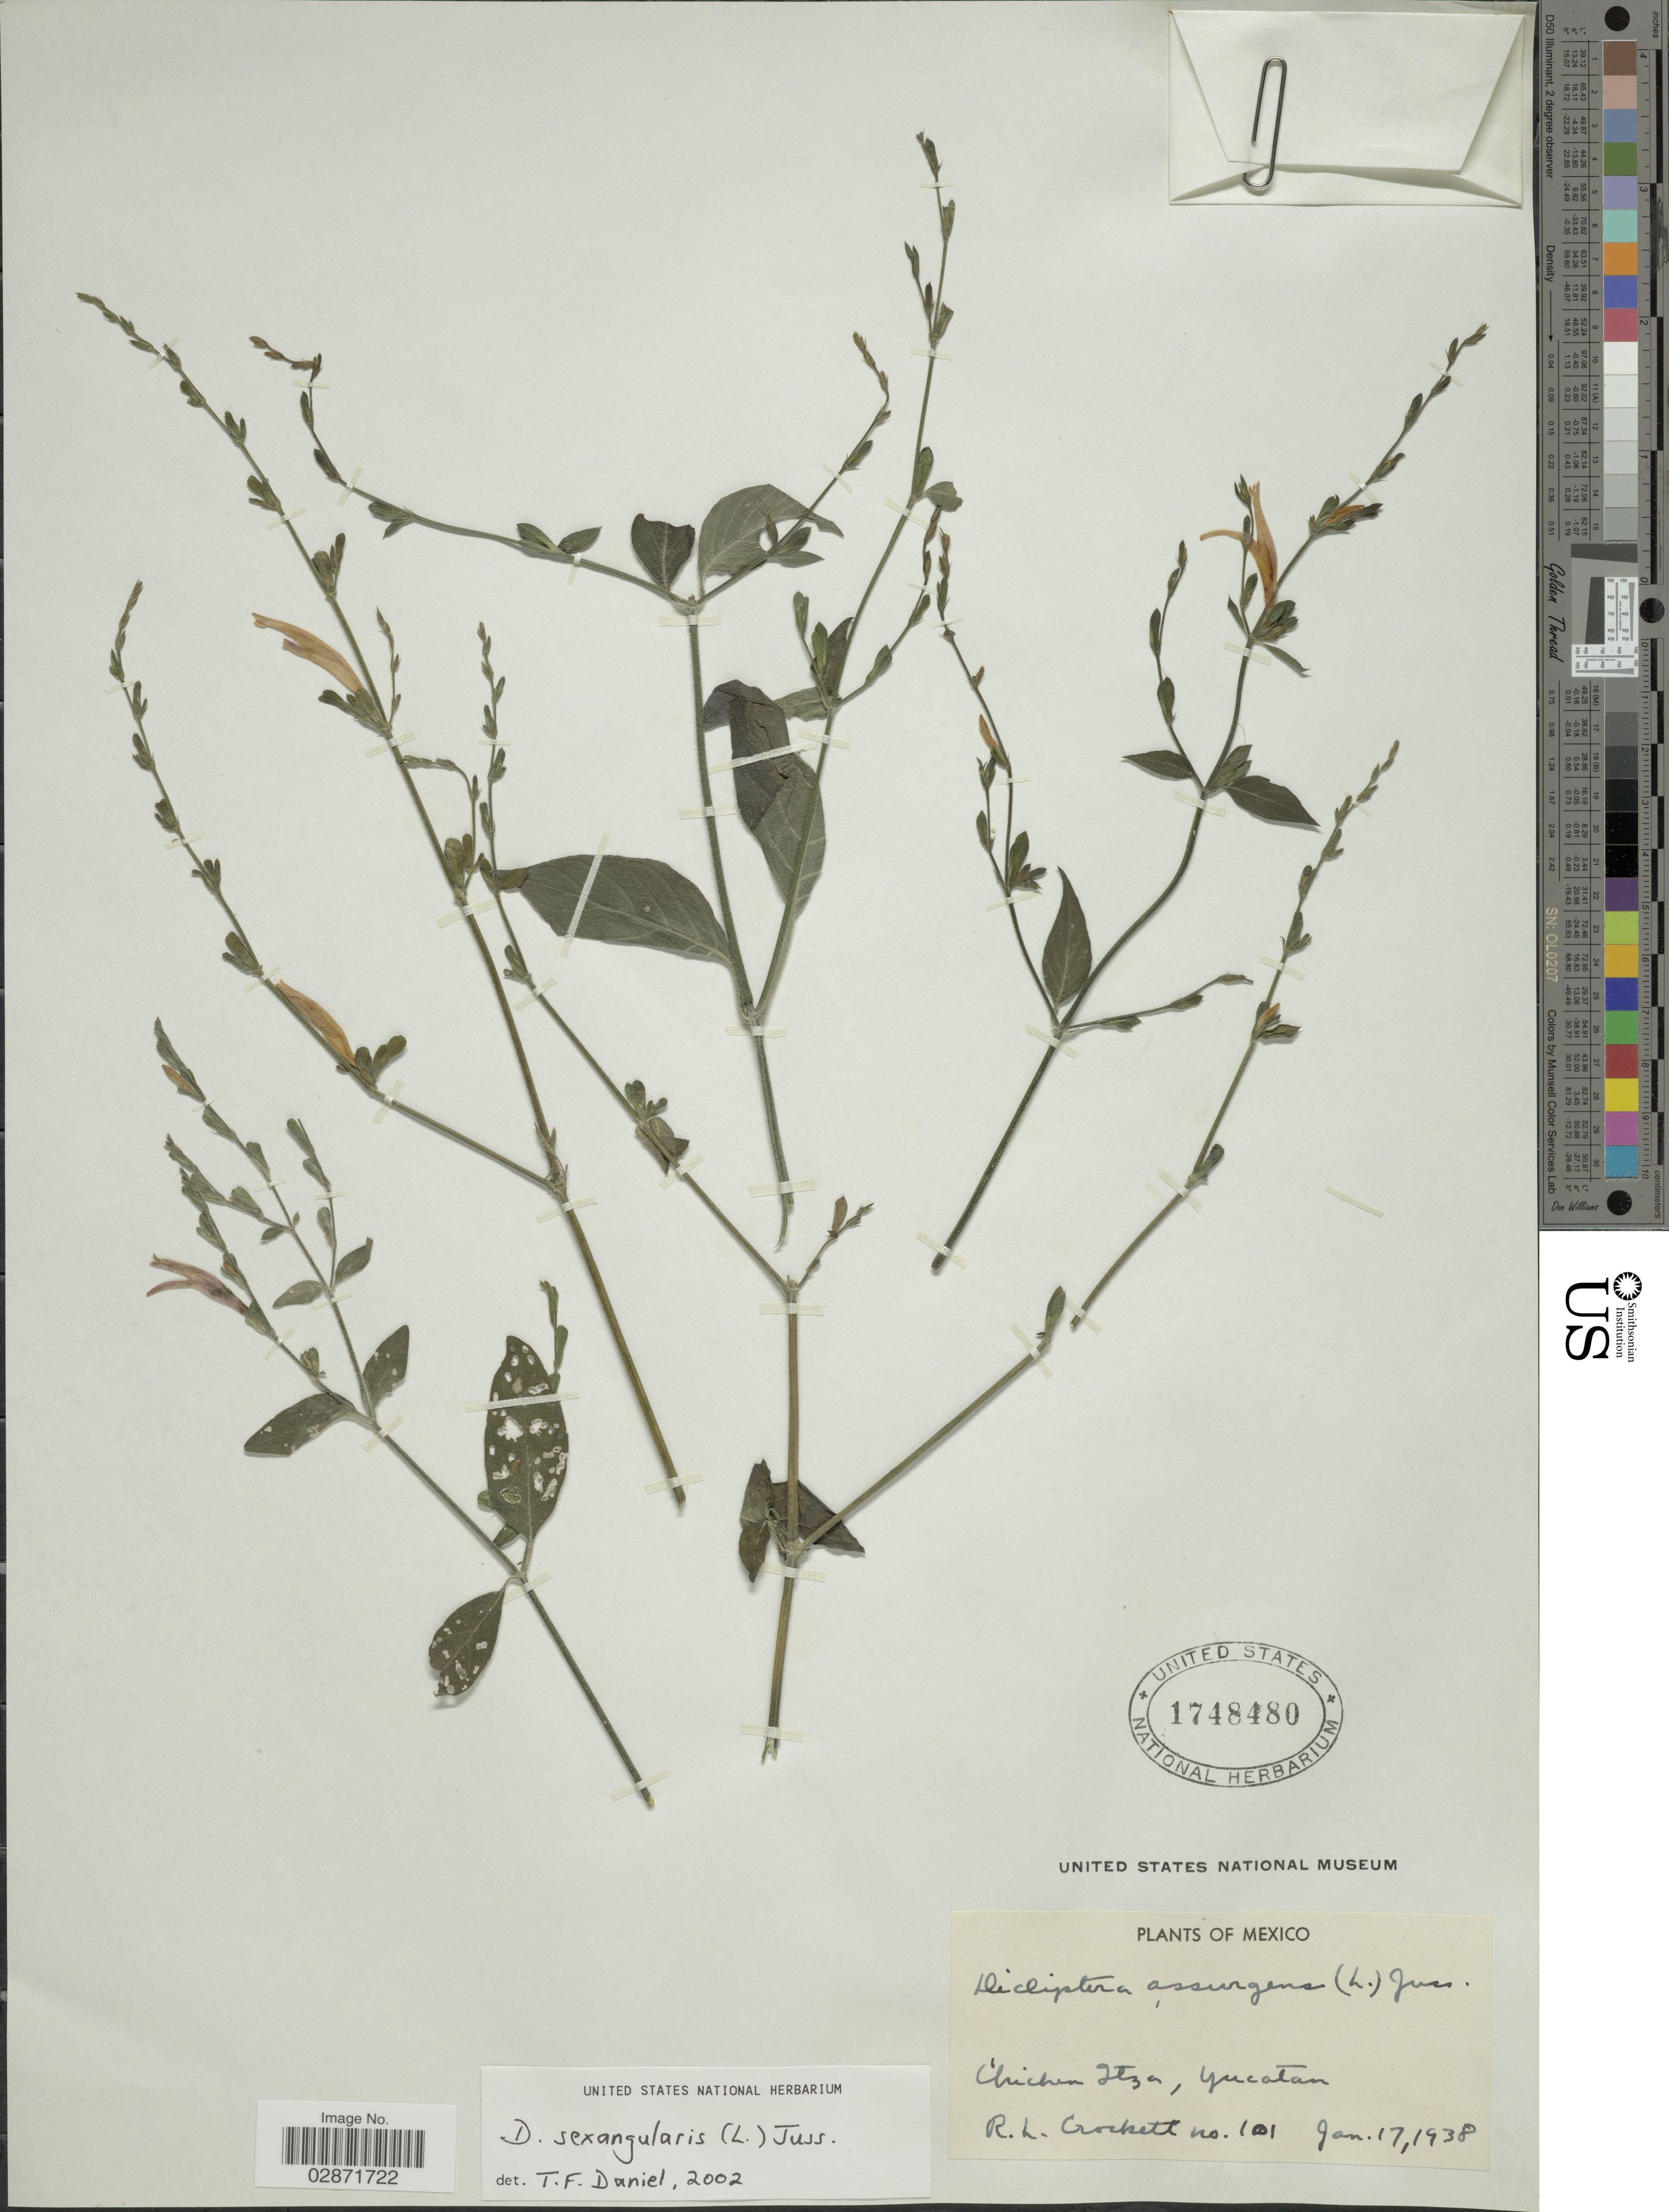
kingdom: Plantae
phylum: Tracheophyta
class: Magnoliopsida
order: Lamiales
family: Acanthaceae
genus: Dicliptera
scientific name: Dicliptera sexangularis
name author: (L.) Juss.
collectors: R. Crockett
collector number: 101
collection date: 1938-01-17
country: Mexico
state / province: Yucatán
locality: Chichen Itza, Yucatan.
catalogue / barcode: US 1748480